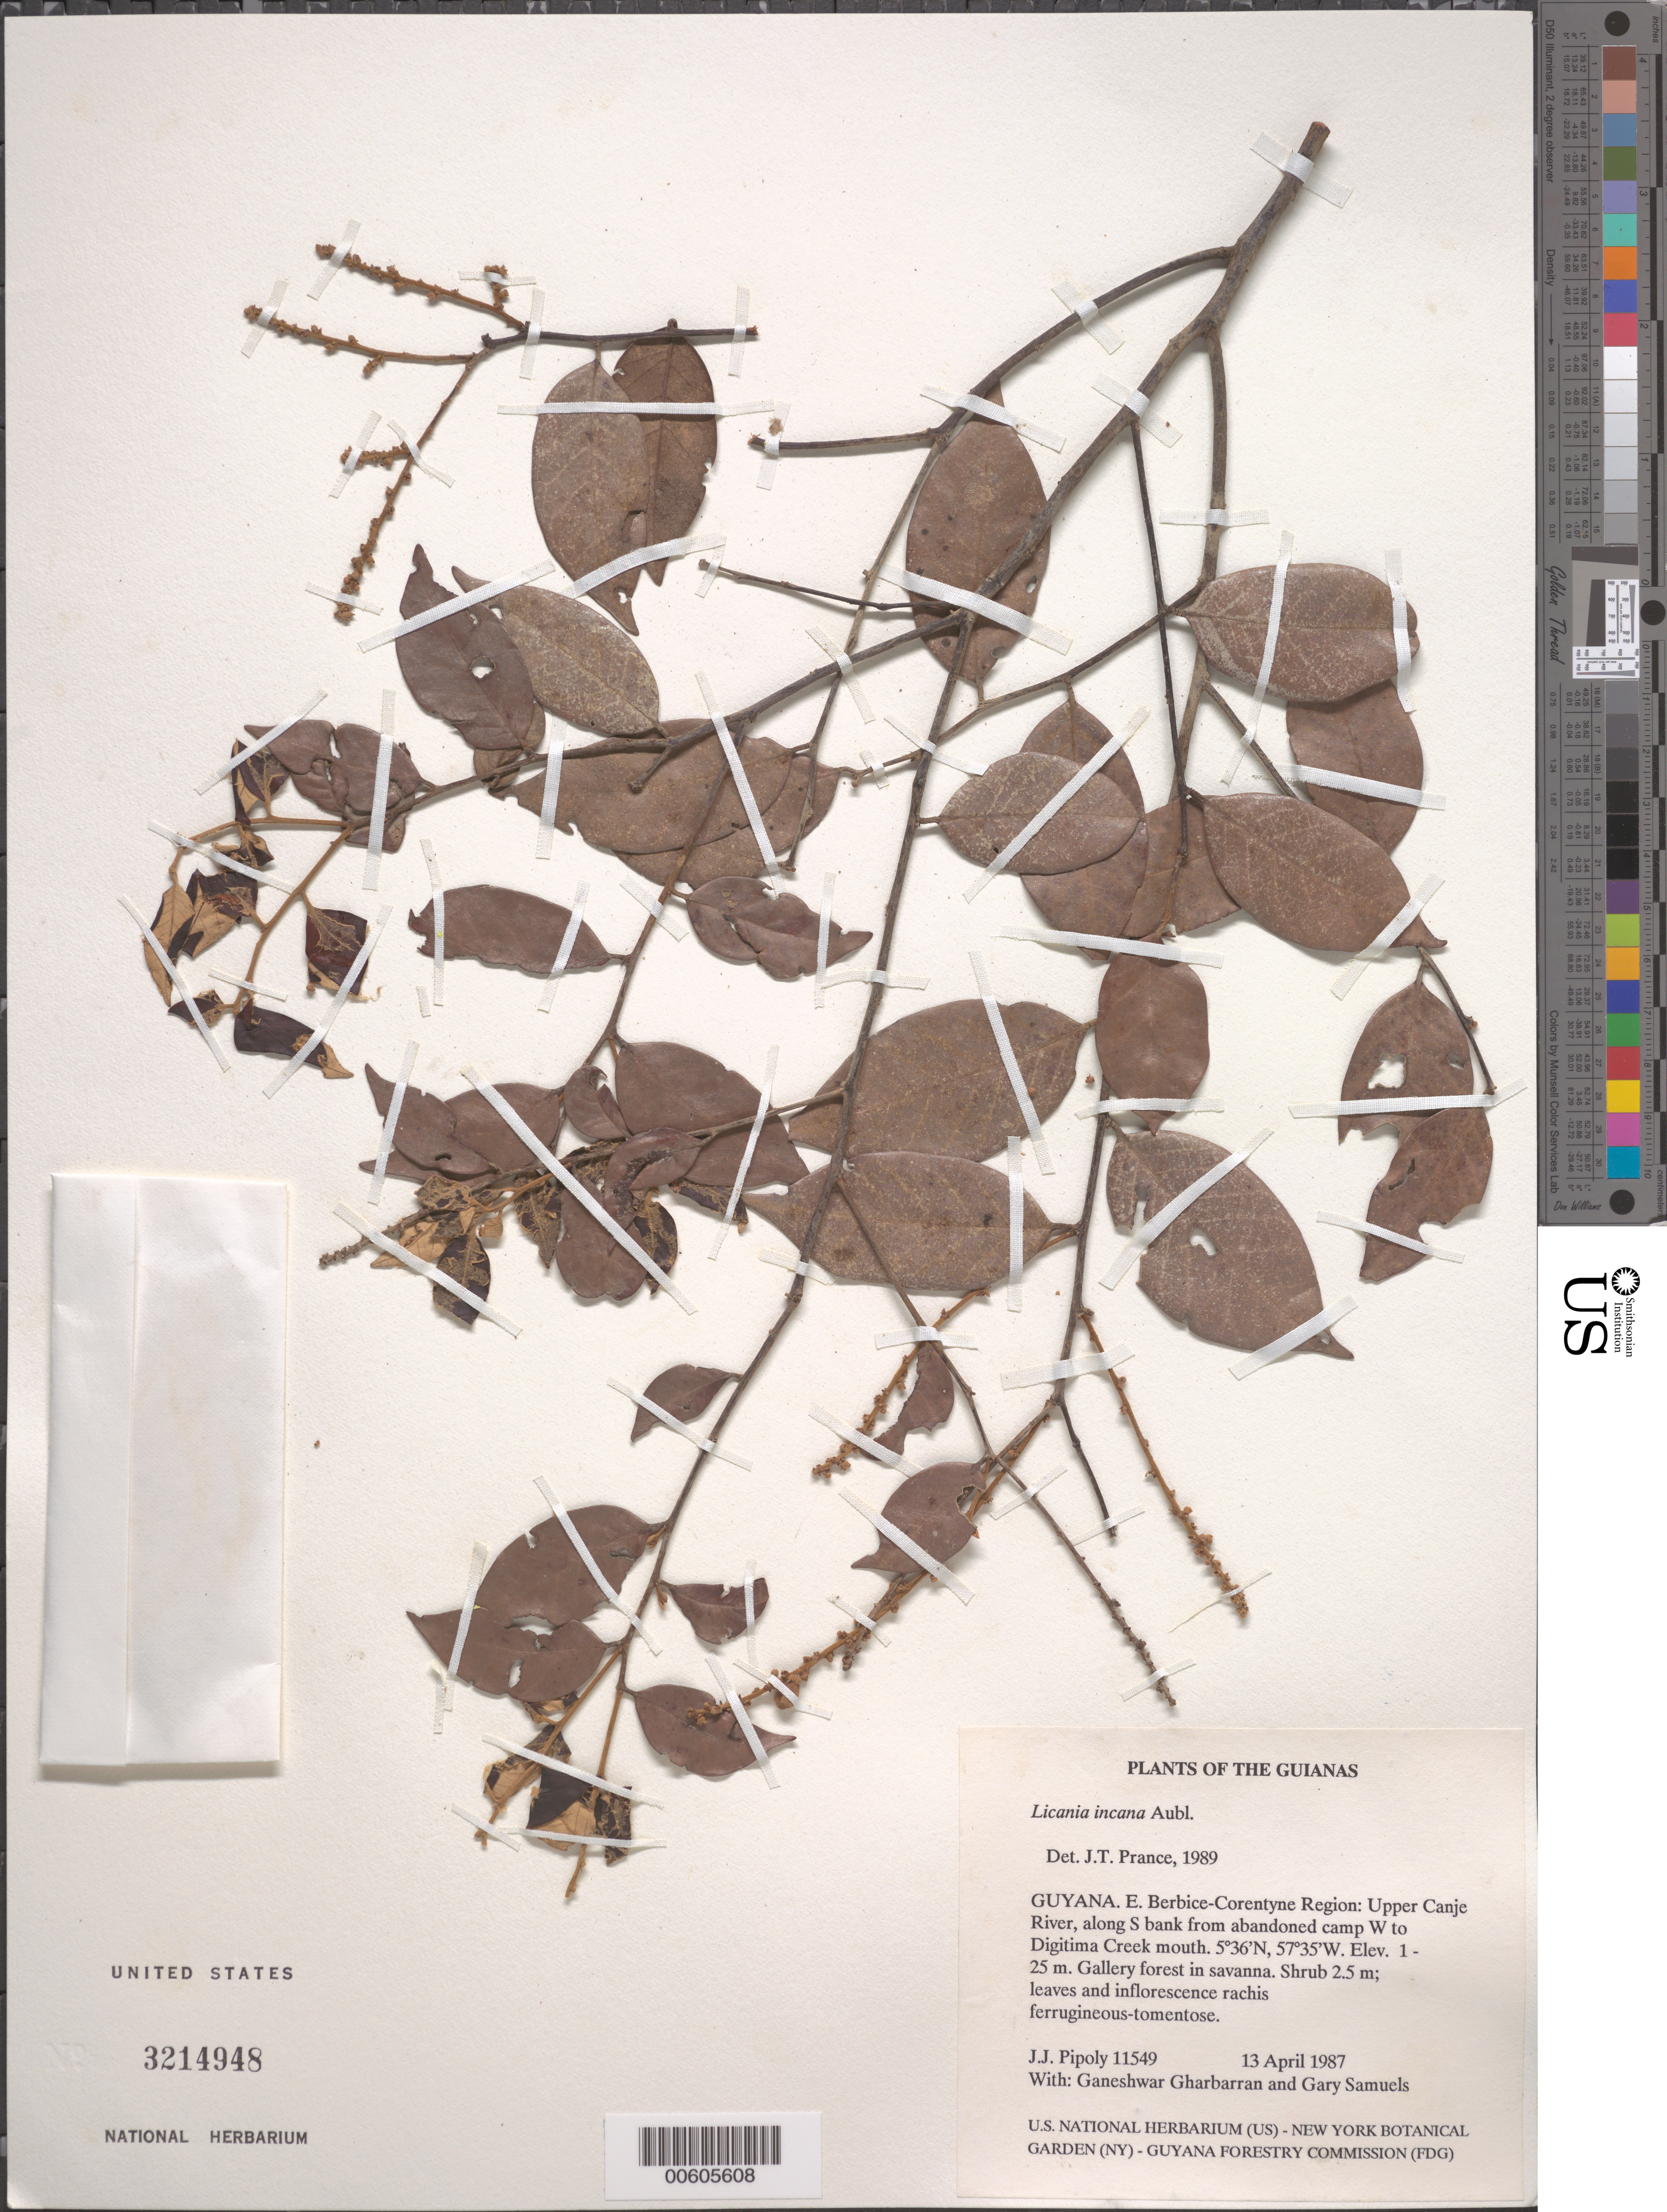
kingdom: Plantae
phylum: Tracheophyta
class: Magnoliopsida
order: Malpighiales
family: Chrysobalanaceae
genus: Licania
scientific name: Licania incana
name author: Aubl.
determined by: Prance, G. T.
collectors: J. J. Pipoly, G. Gharbarran & G. Samuels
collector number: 11549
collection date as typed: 13 April 1987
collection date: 1987-04-13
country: Guyana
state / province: E. Berbice-Corentyne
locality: Upper Canje River, S bank from abandoned Amerindian logging camp W to Digitima Cr. mouth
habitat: Gallery forest in savanna; Eperua and Parinari dominants, most plants covered with small, black, stinging ants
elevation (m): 1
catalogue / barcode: US 3214948